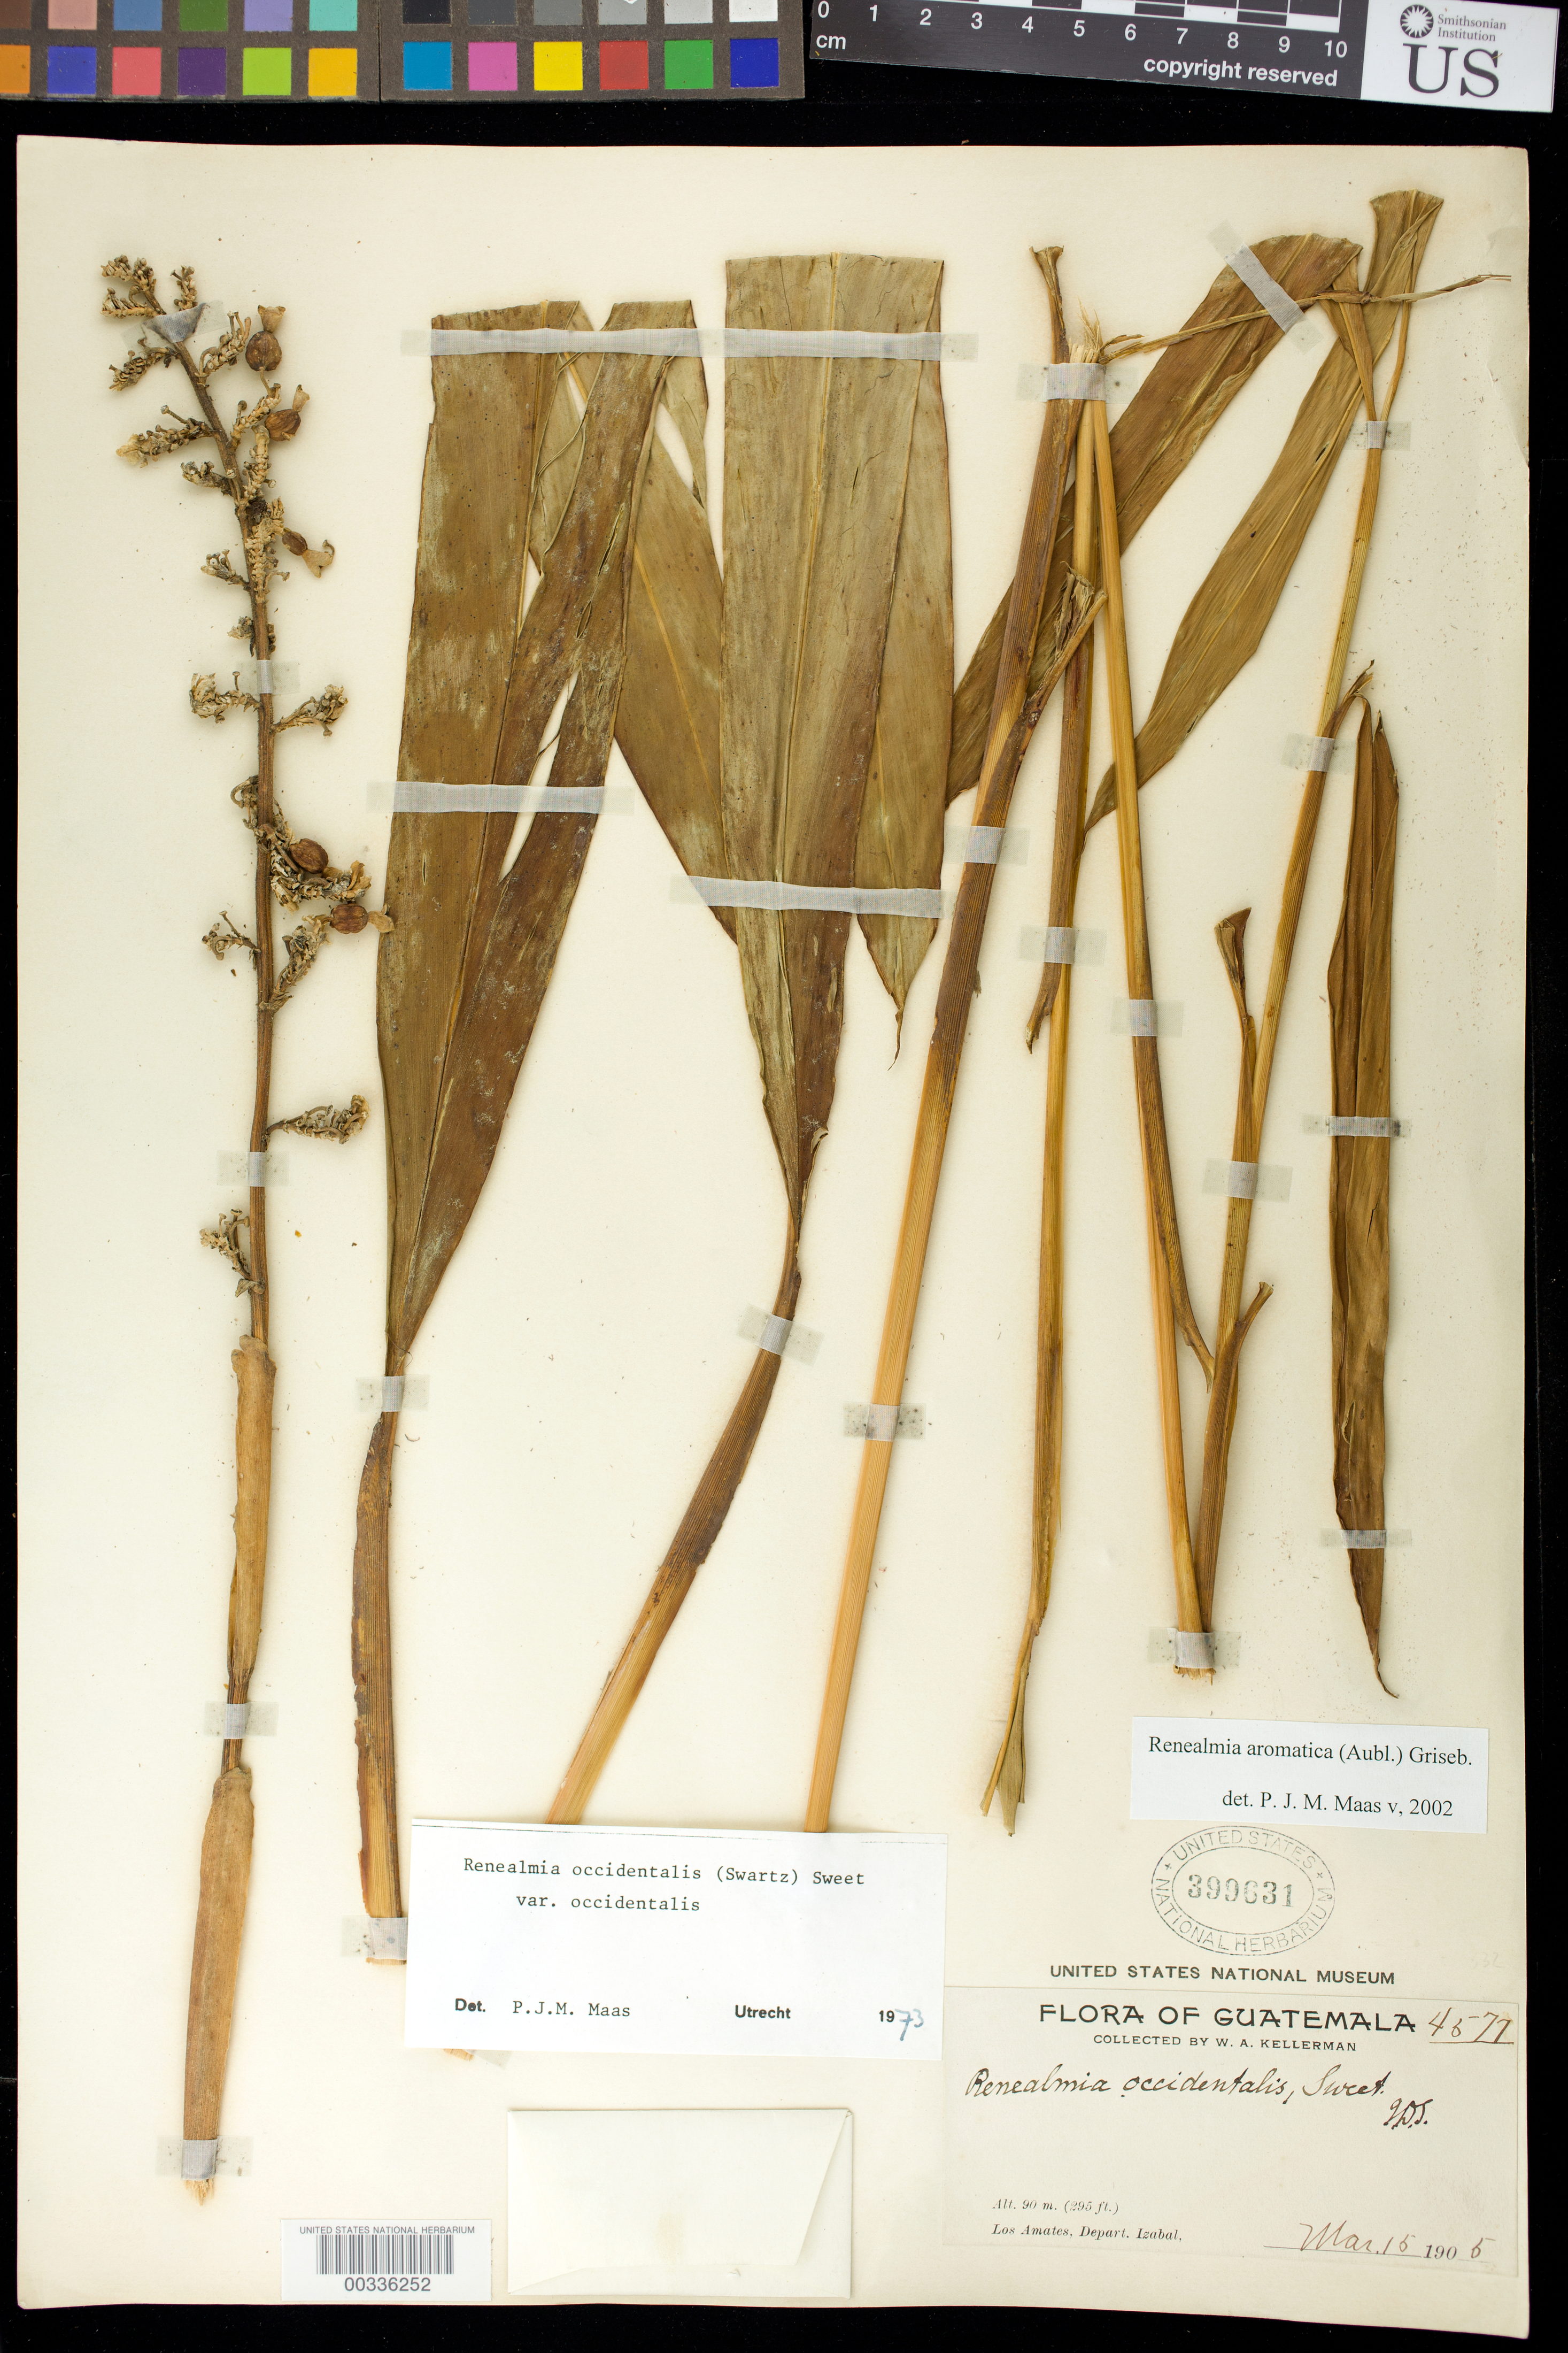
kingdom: Plantae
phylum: Tracheophyta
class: Liliopsida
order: Zingiberales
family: Zingiberaceae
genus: Renealmia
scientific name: Renealmia aromatica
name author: (Aubl.) Griseb.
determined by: Maas, Paul J. M.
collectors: W. A. Kellerman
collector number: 4577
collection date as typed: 15 Mar 1905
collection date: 1905-03-15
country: Guatemala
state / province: Izabal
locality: Los Amates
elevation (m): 90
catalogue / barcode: US 399631